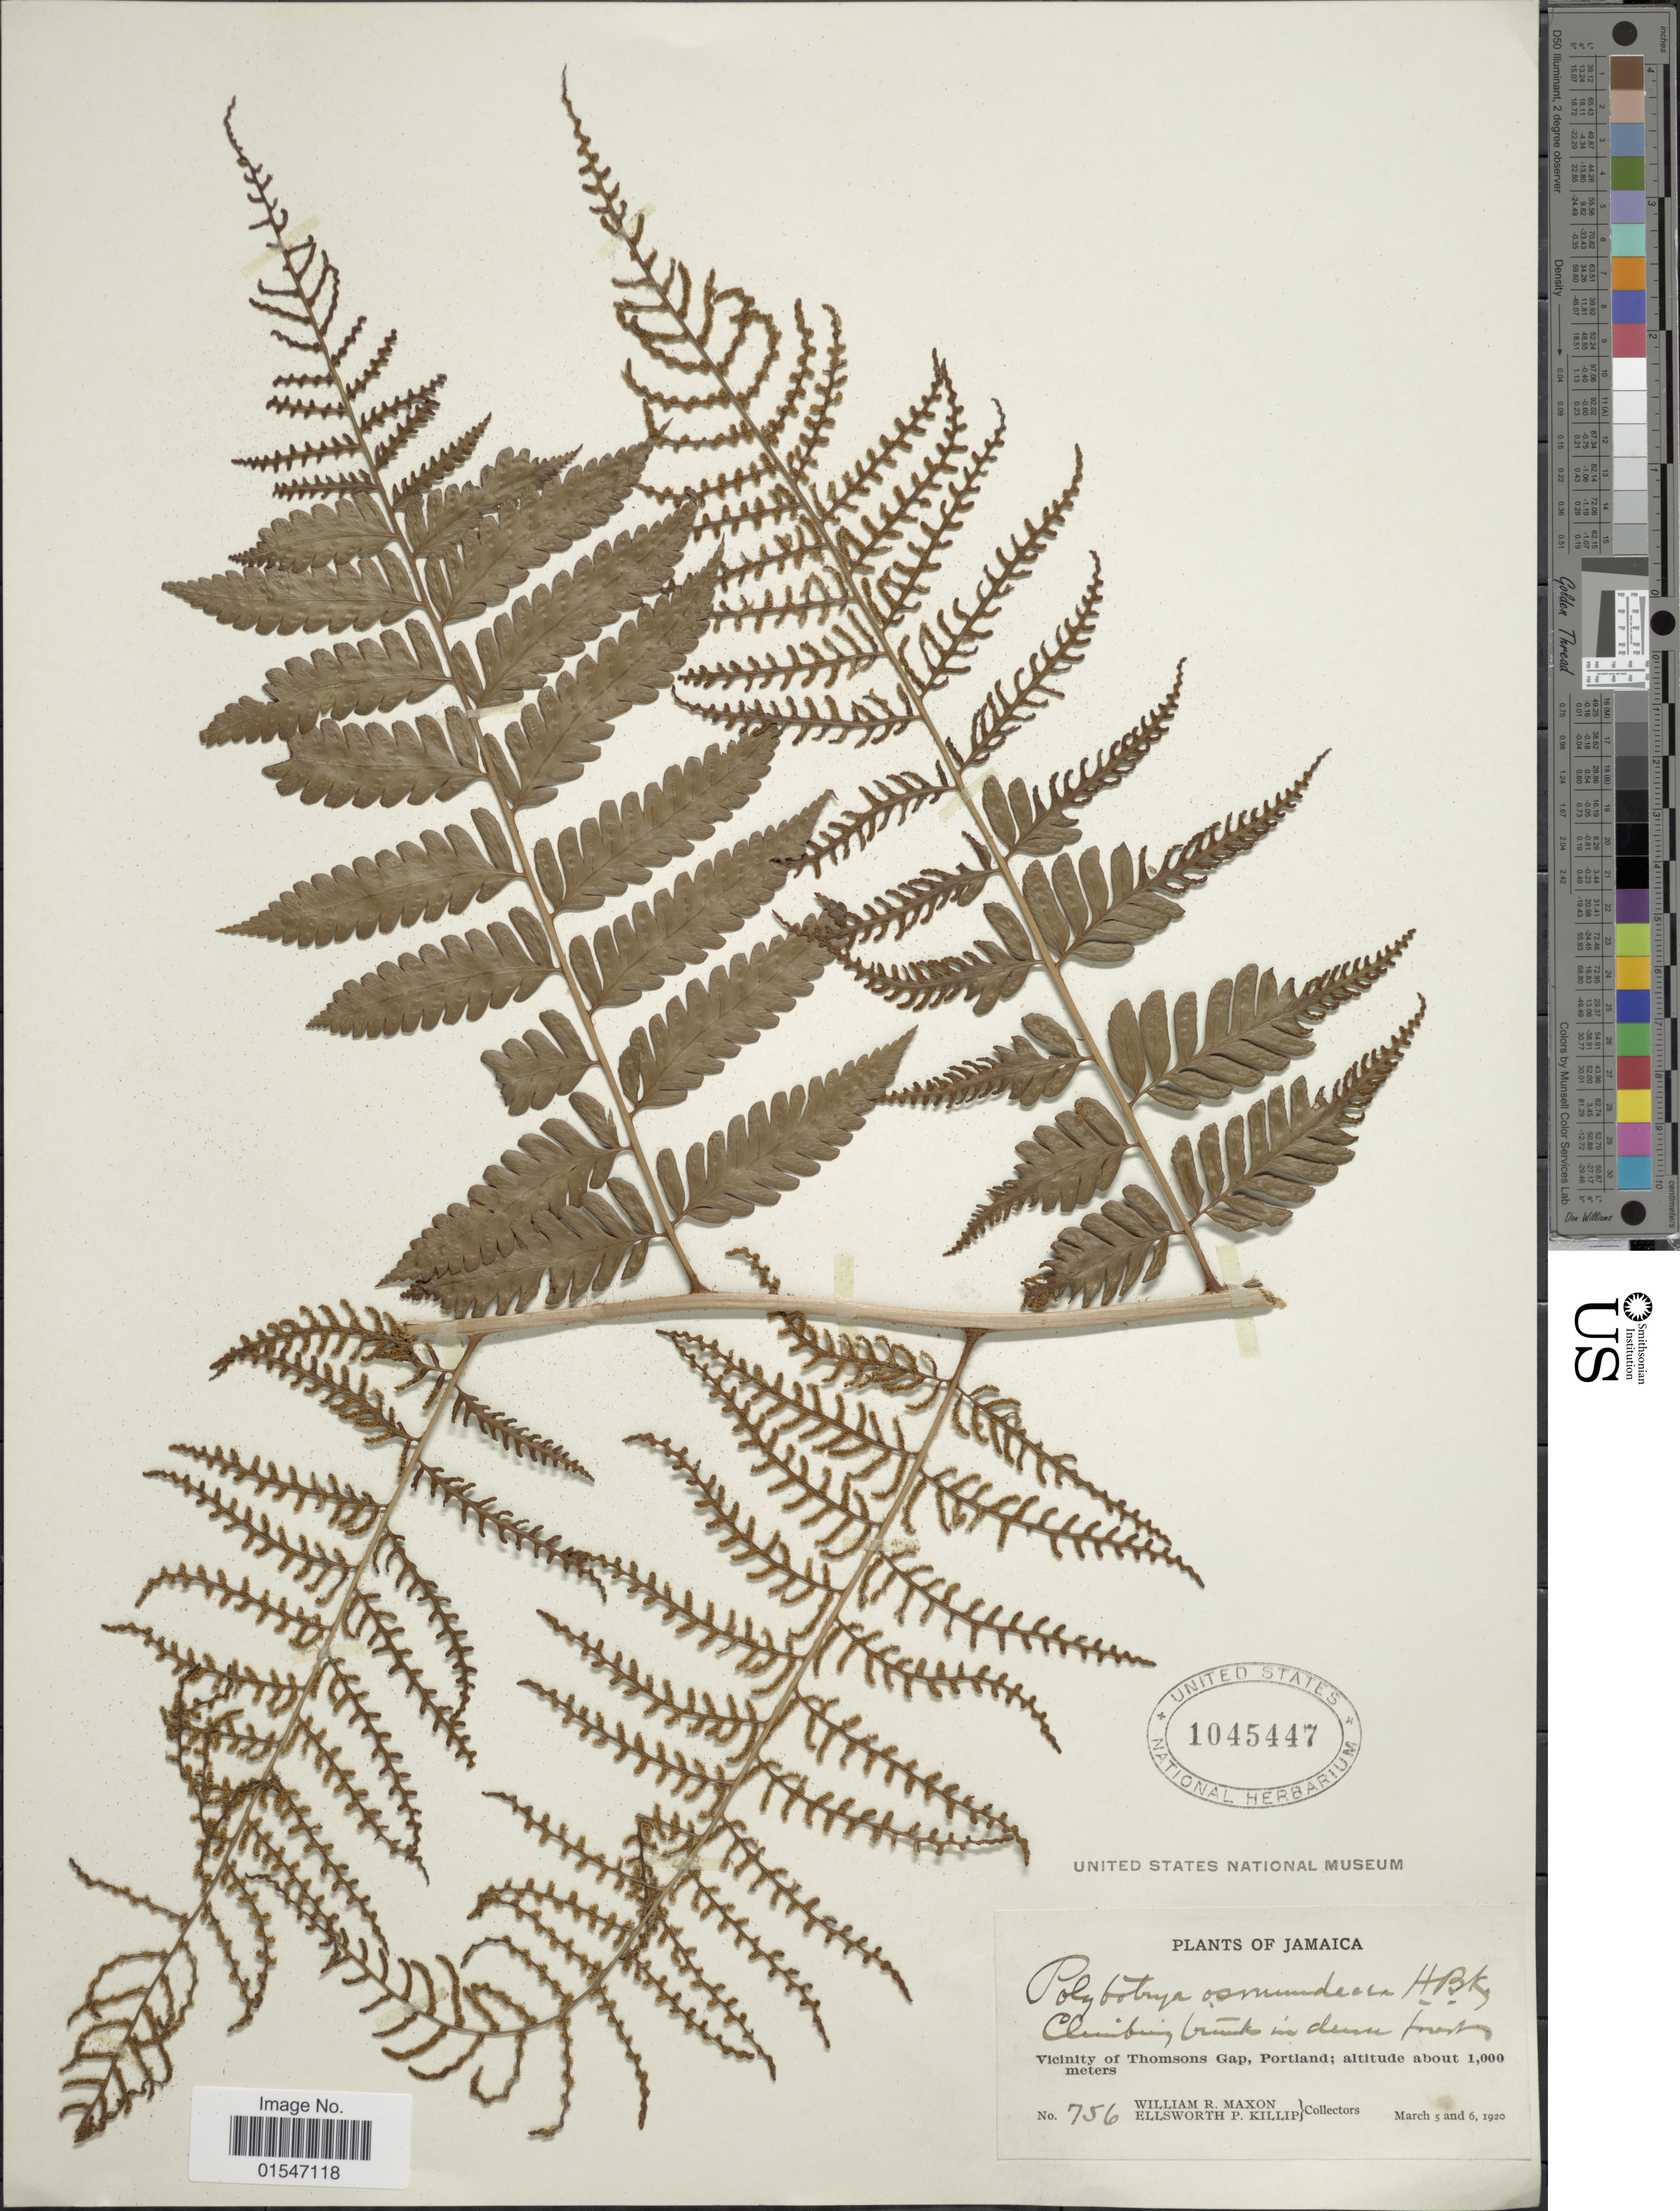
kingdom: Plantae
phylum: Tracheophyta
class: Polypodiopsida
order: Polypodiales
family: Dryopteridaceae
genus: Polybotrya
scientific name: Polybotrya osmundacea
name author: Humb. & Bonpl. ex Willd.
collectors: W. R. Maxon & E. P. Killip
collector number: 756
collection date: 1920-03-05/1920-03-06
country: Jamaica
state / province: Portland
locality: Jamaica. Vicinity of Thomsons Gap, Portland.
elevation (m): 1000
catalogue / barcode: US 1045447